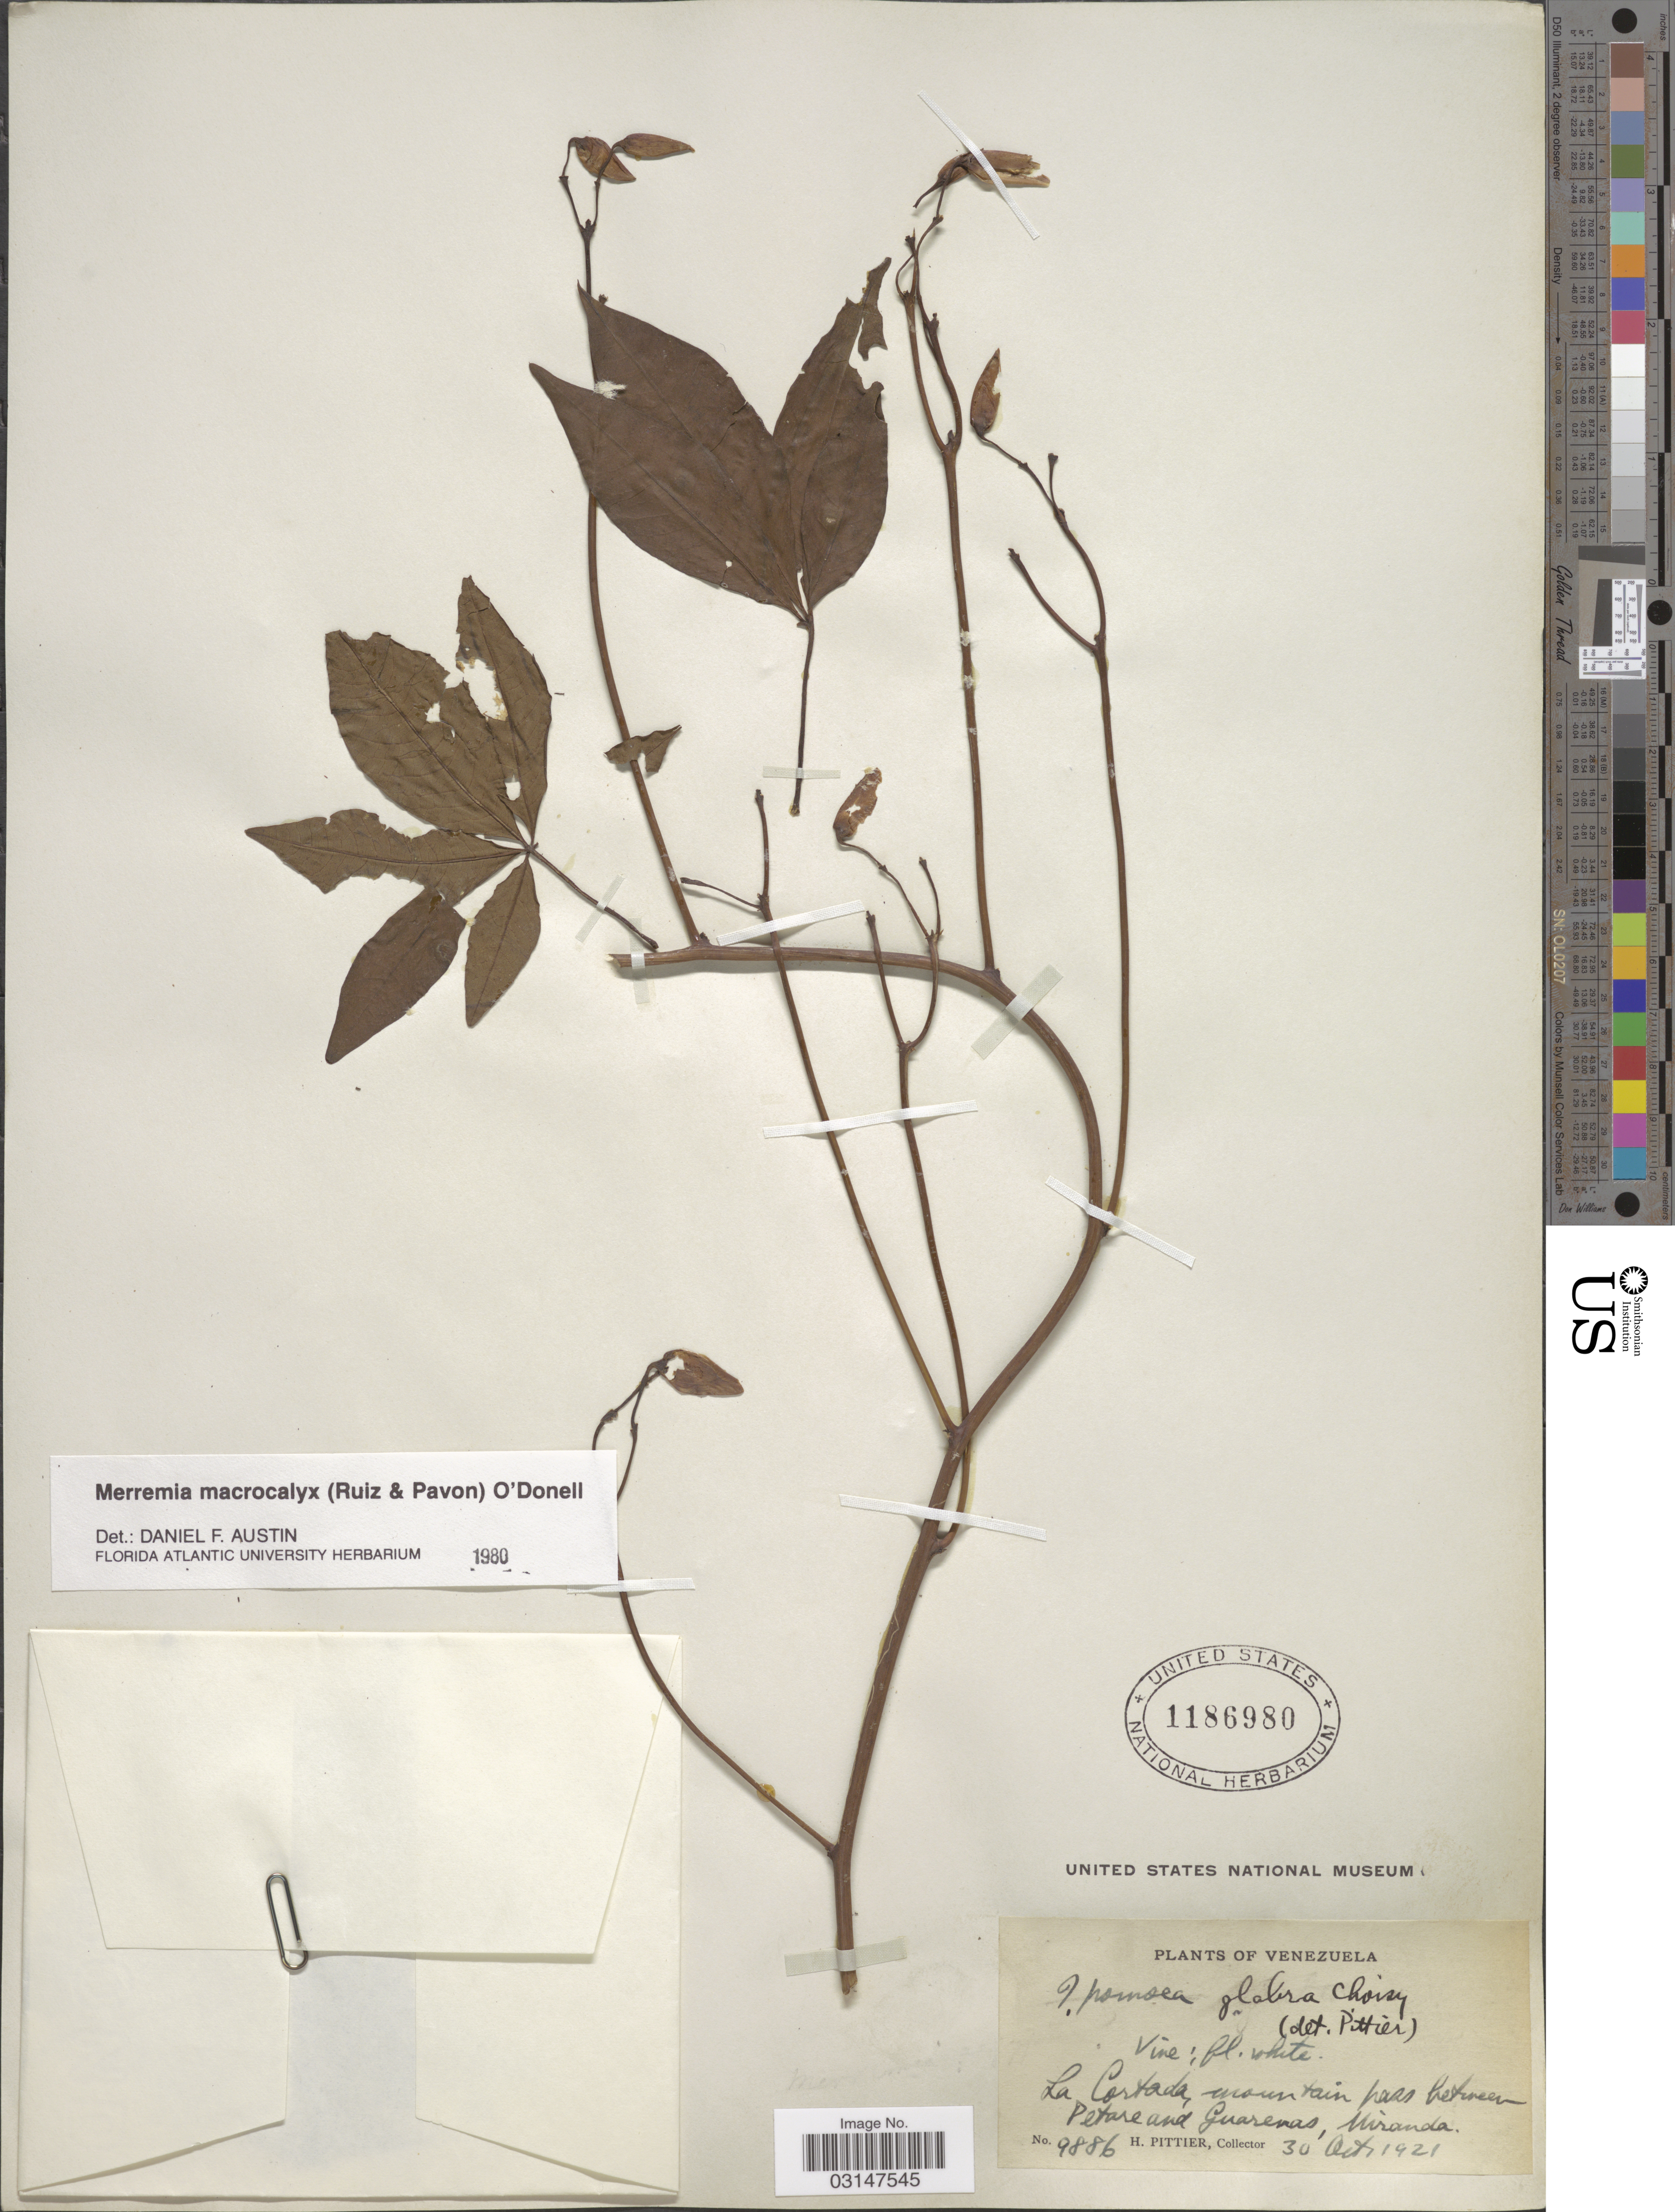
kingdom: Plantae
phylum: Tracheophyta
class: Magnoliopsida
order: Solanales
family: Convolvulaceae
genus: Distimake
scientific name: Distimake macrocalyx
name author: (Ruiz & Pav.) A. R. Simões & Staples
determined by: Strong, Mark T., (BOT), Smithsonian Institution - National Museum of Natural History (UNITED STATES)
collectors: H. F. Pittier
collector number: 9886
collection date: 1921-10-30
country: Venezuela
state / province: Miranda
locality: La Cortada, mountain pass between Petare and Guarenas.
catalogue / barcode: US 1186980